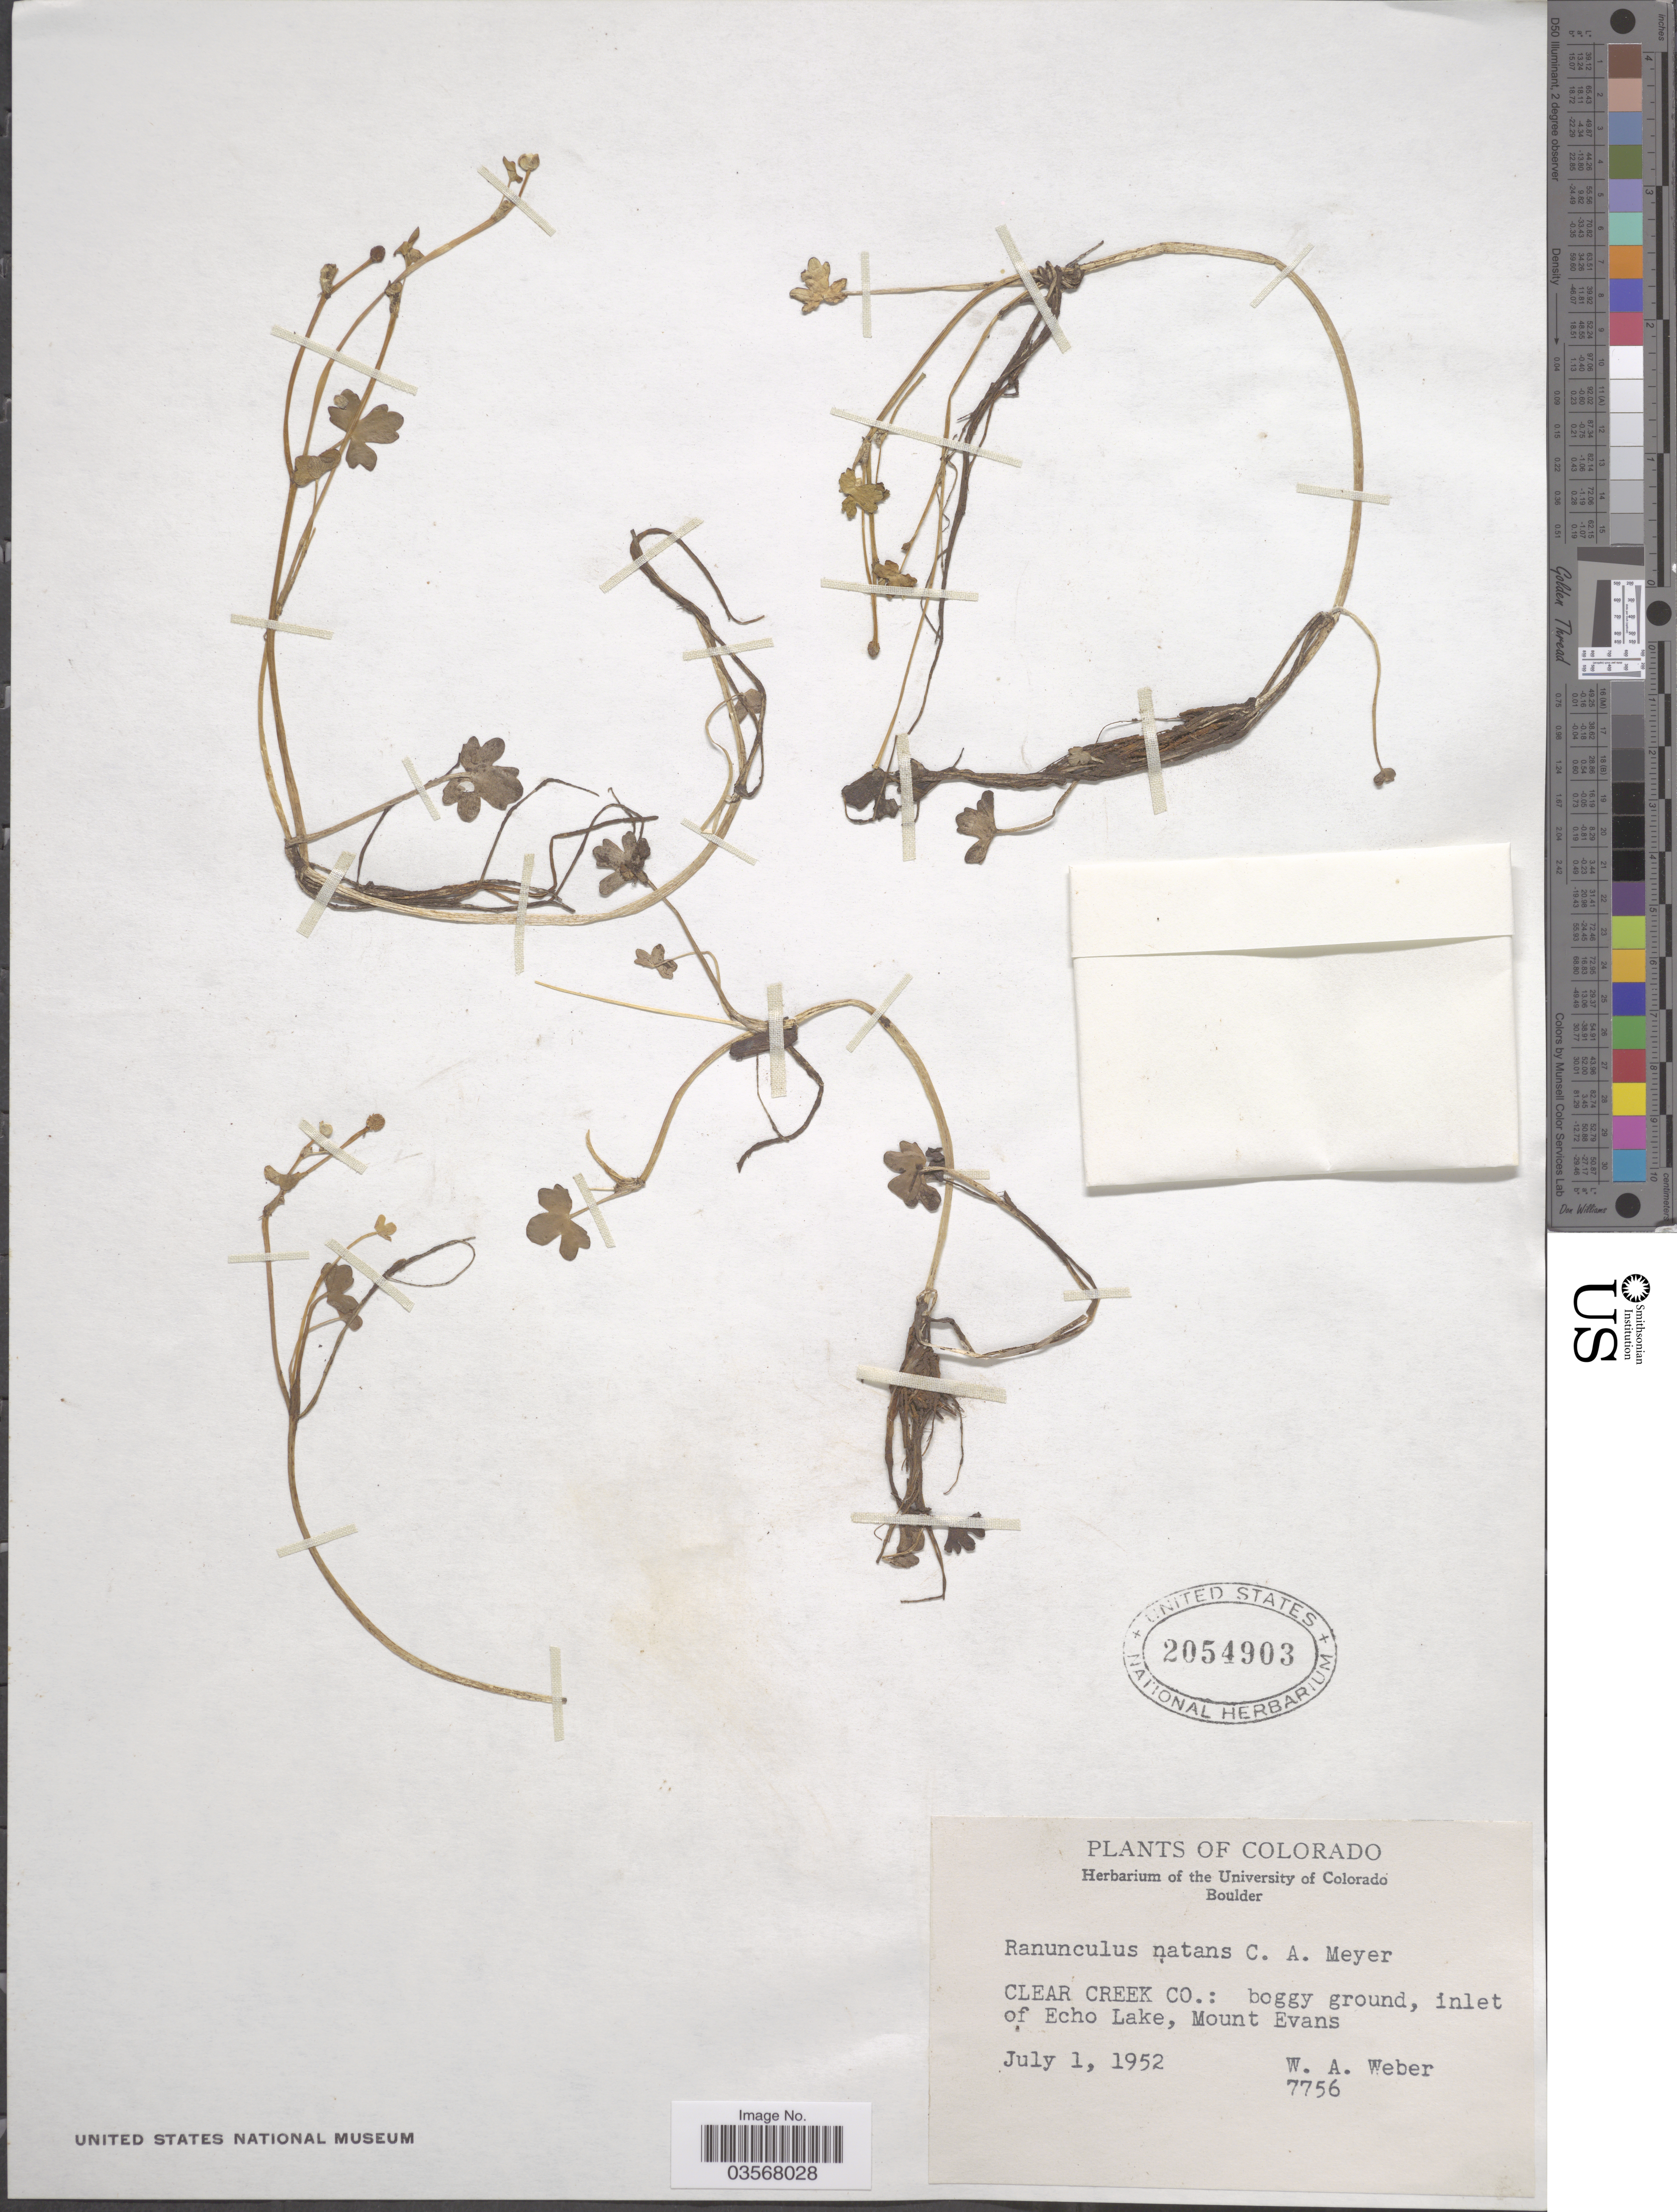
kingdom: Plantae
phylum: Tracheophyta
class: Magnoliopsida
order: Ranunculales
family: Ranunculaceae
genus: Ranunculus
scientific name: Ranunculus natans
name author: C.A. Mey.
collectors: W. A. Weber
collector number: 7756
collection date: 1952-07-01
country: United States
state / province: Colorado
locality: Clear Creek Co.: inlet of Echo Lake, Mount Evans.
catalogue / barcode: US 2054903